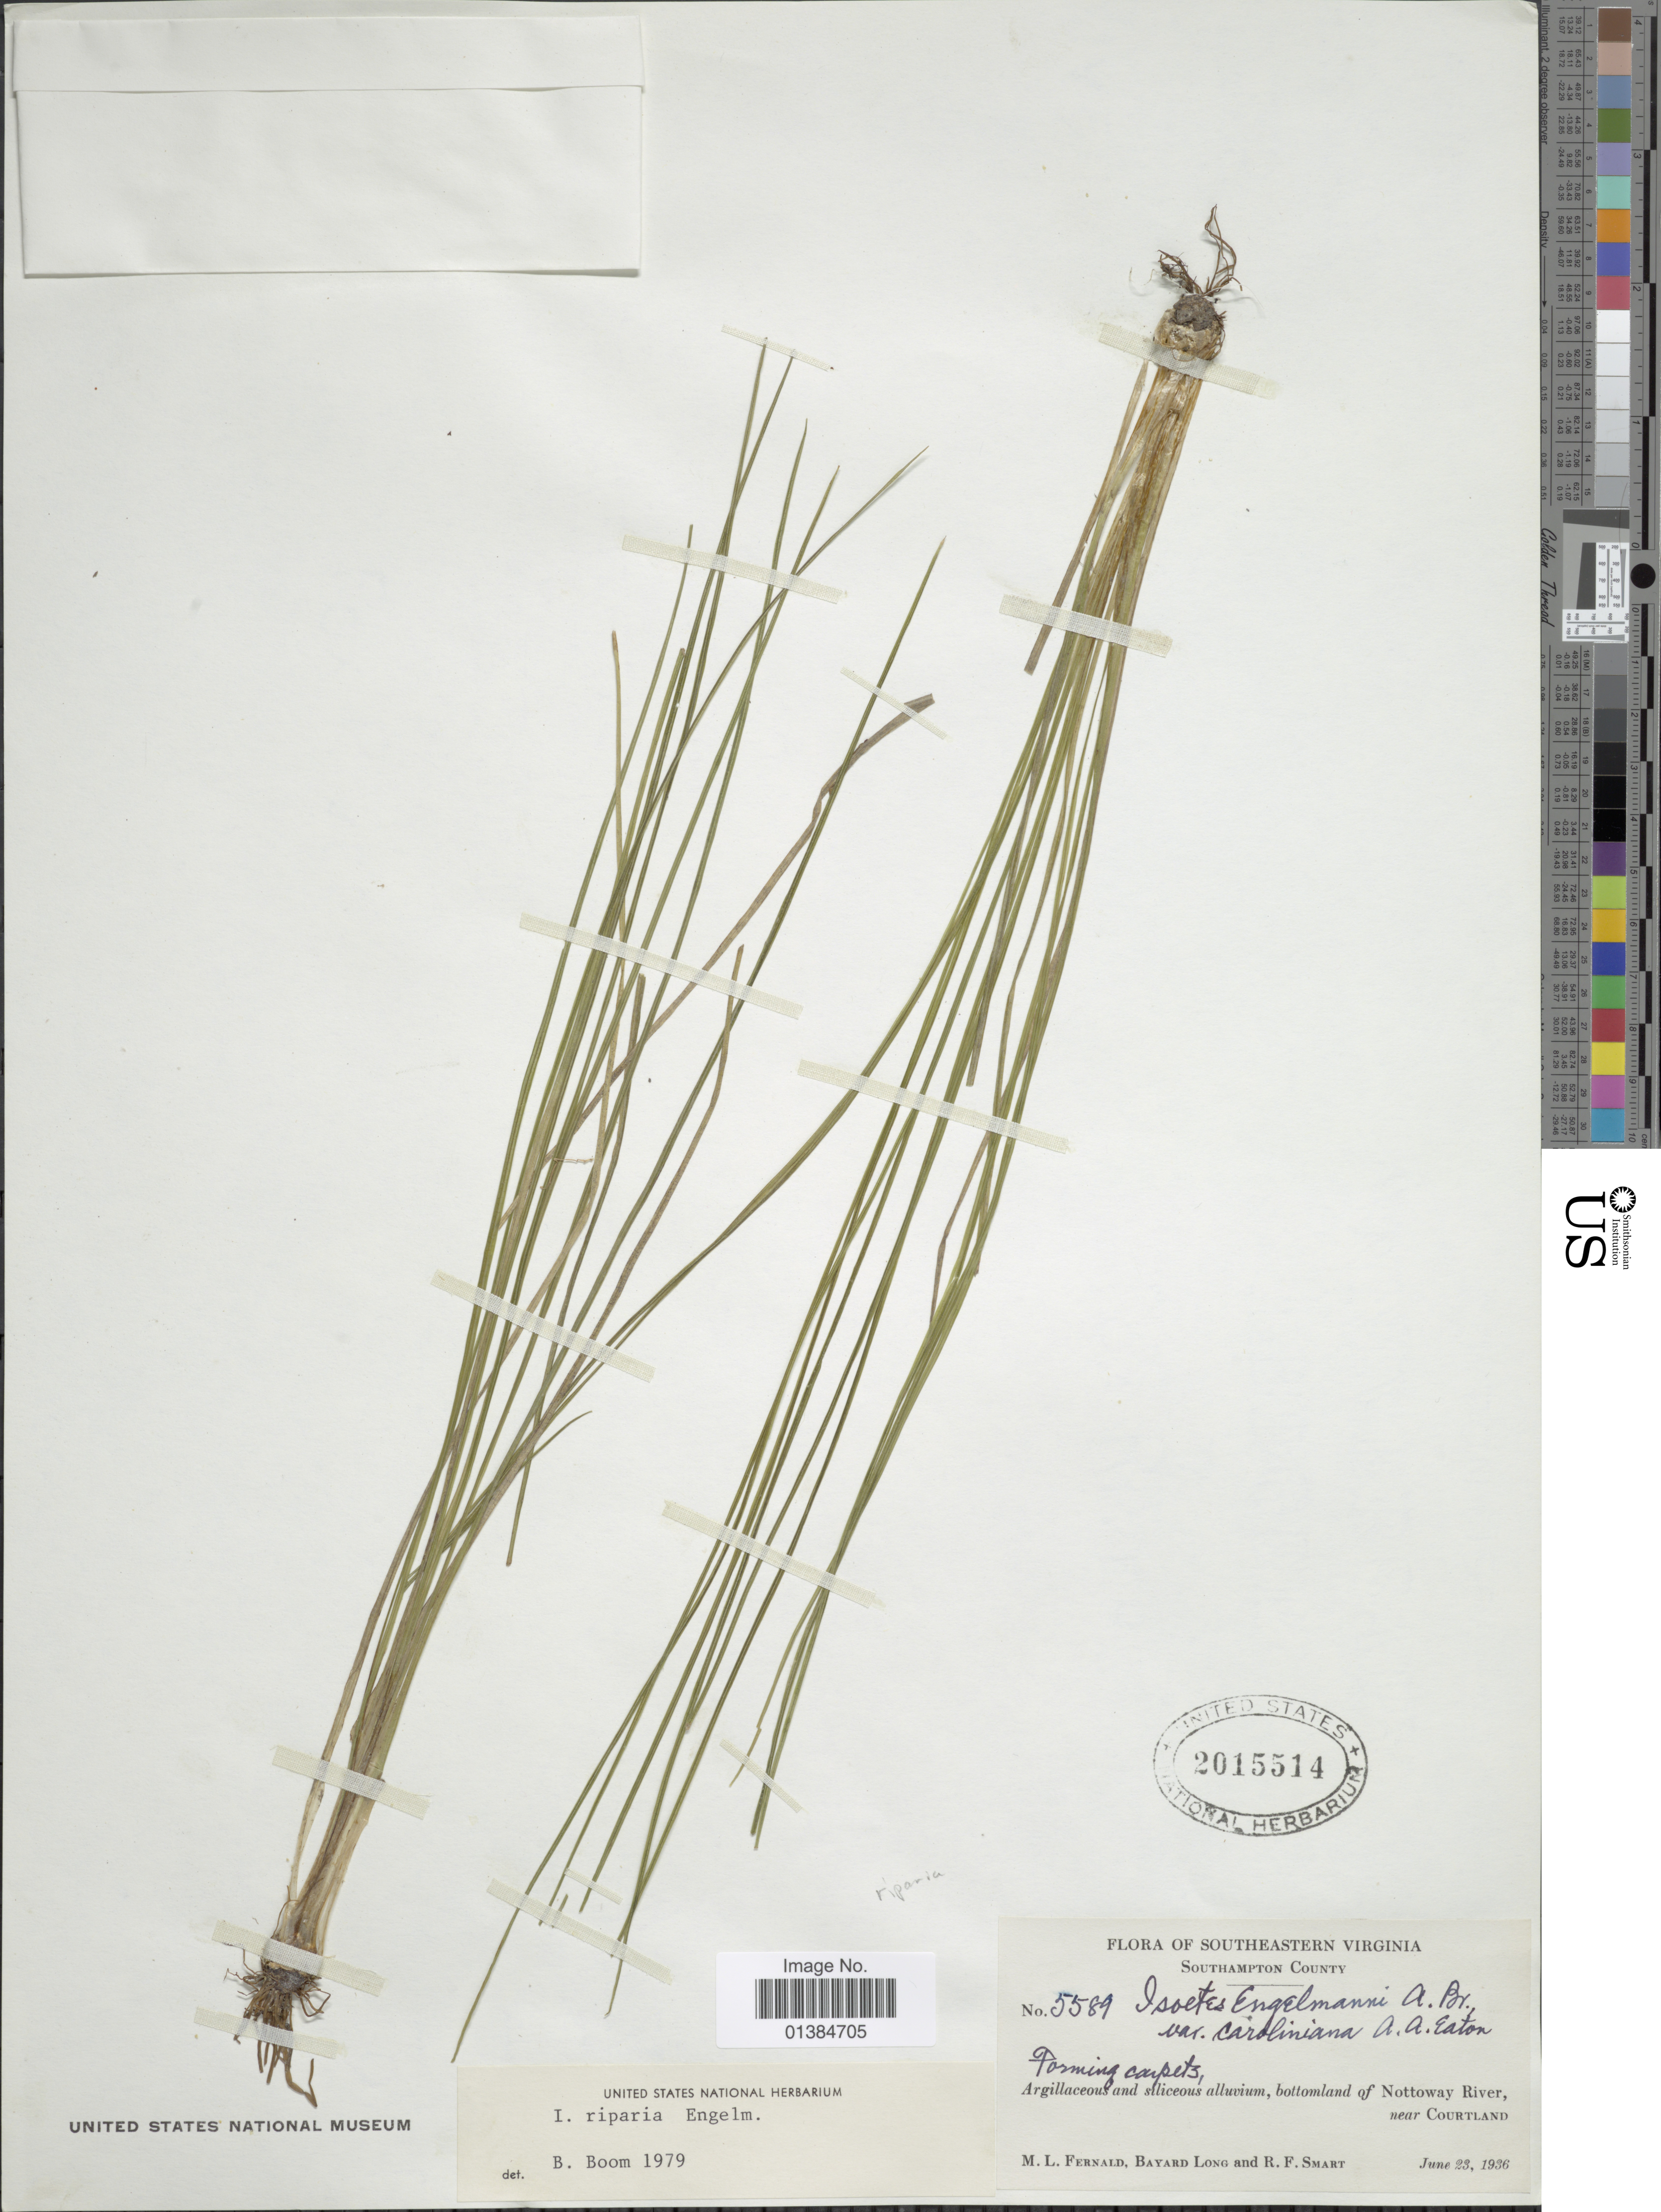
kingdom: Plantae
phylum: Tracheophyta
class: Lycopodiopsida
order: Isoetales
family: Isoetaceae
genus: Isoetes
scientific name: Isoetes riparia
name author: Engelm. ex A. Braun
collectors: M. L. Fernald, B. H. Long & R. Smart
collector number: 5589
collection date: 1936-06-23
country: United States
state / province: Virginia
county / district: Southampton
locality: Southeastern Virginia. Argillaceous and siliceous alluvium, bottomland of Nottoway River, near Courtland.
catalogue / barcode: US 2015514